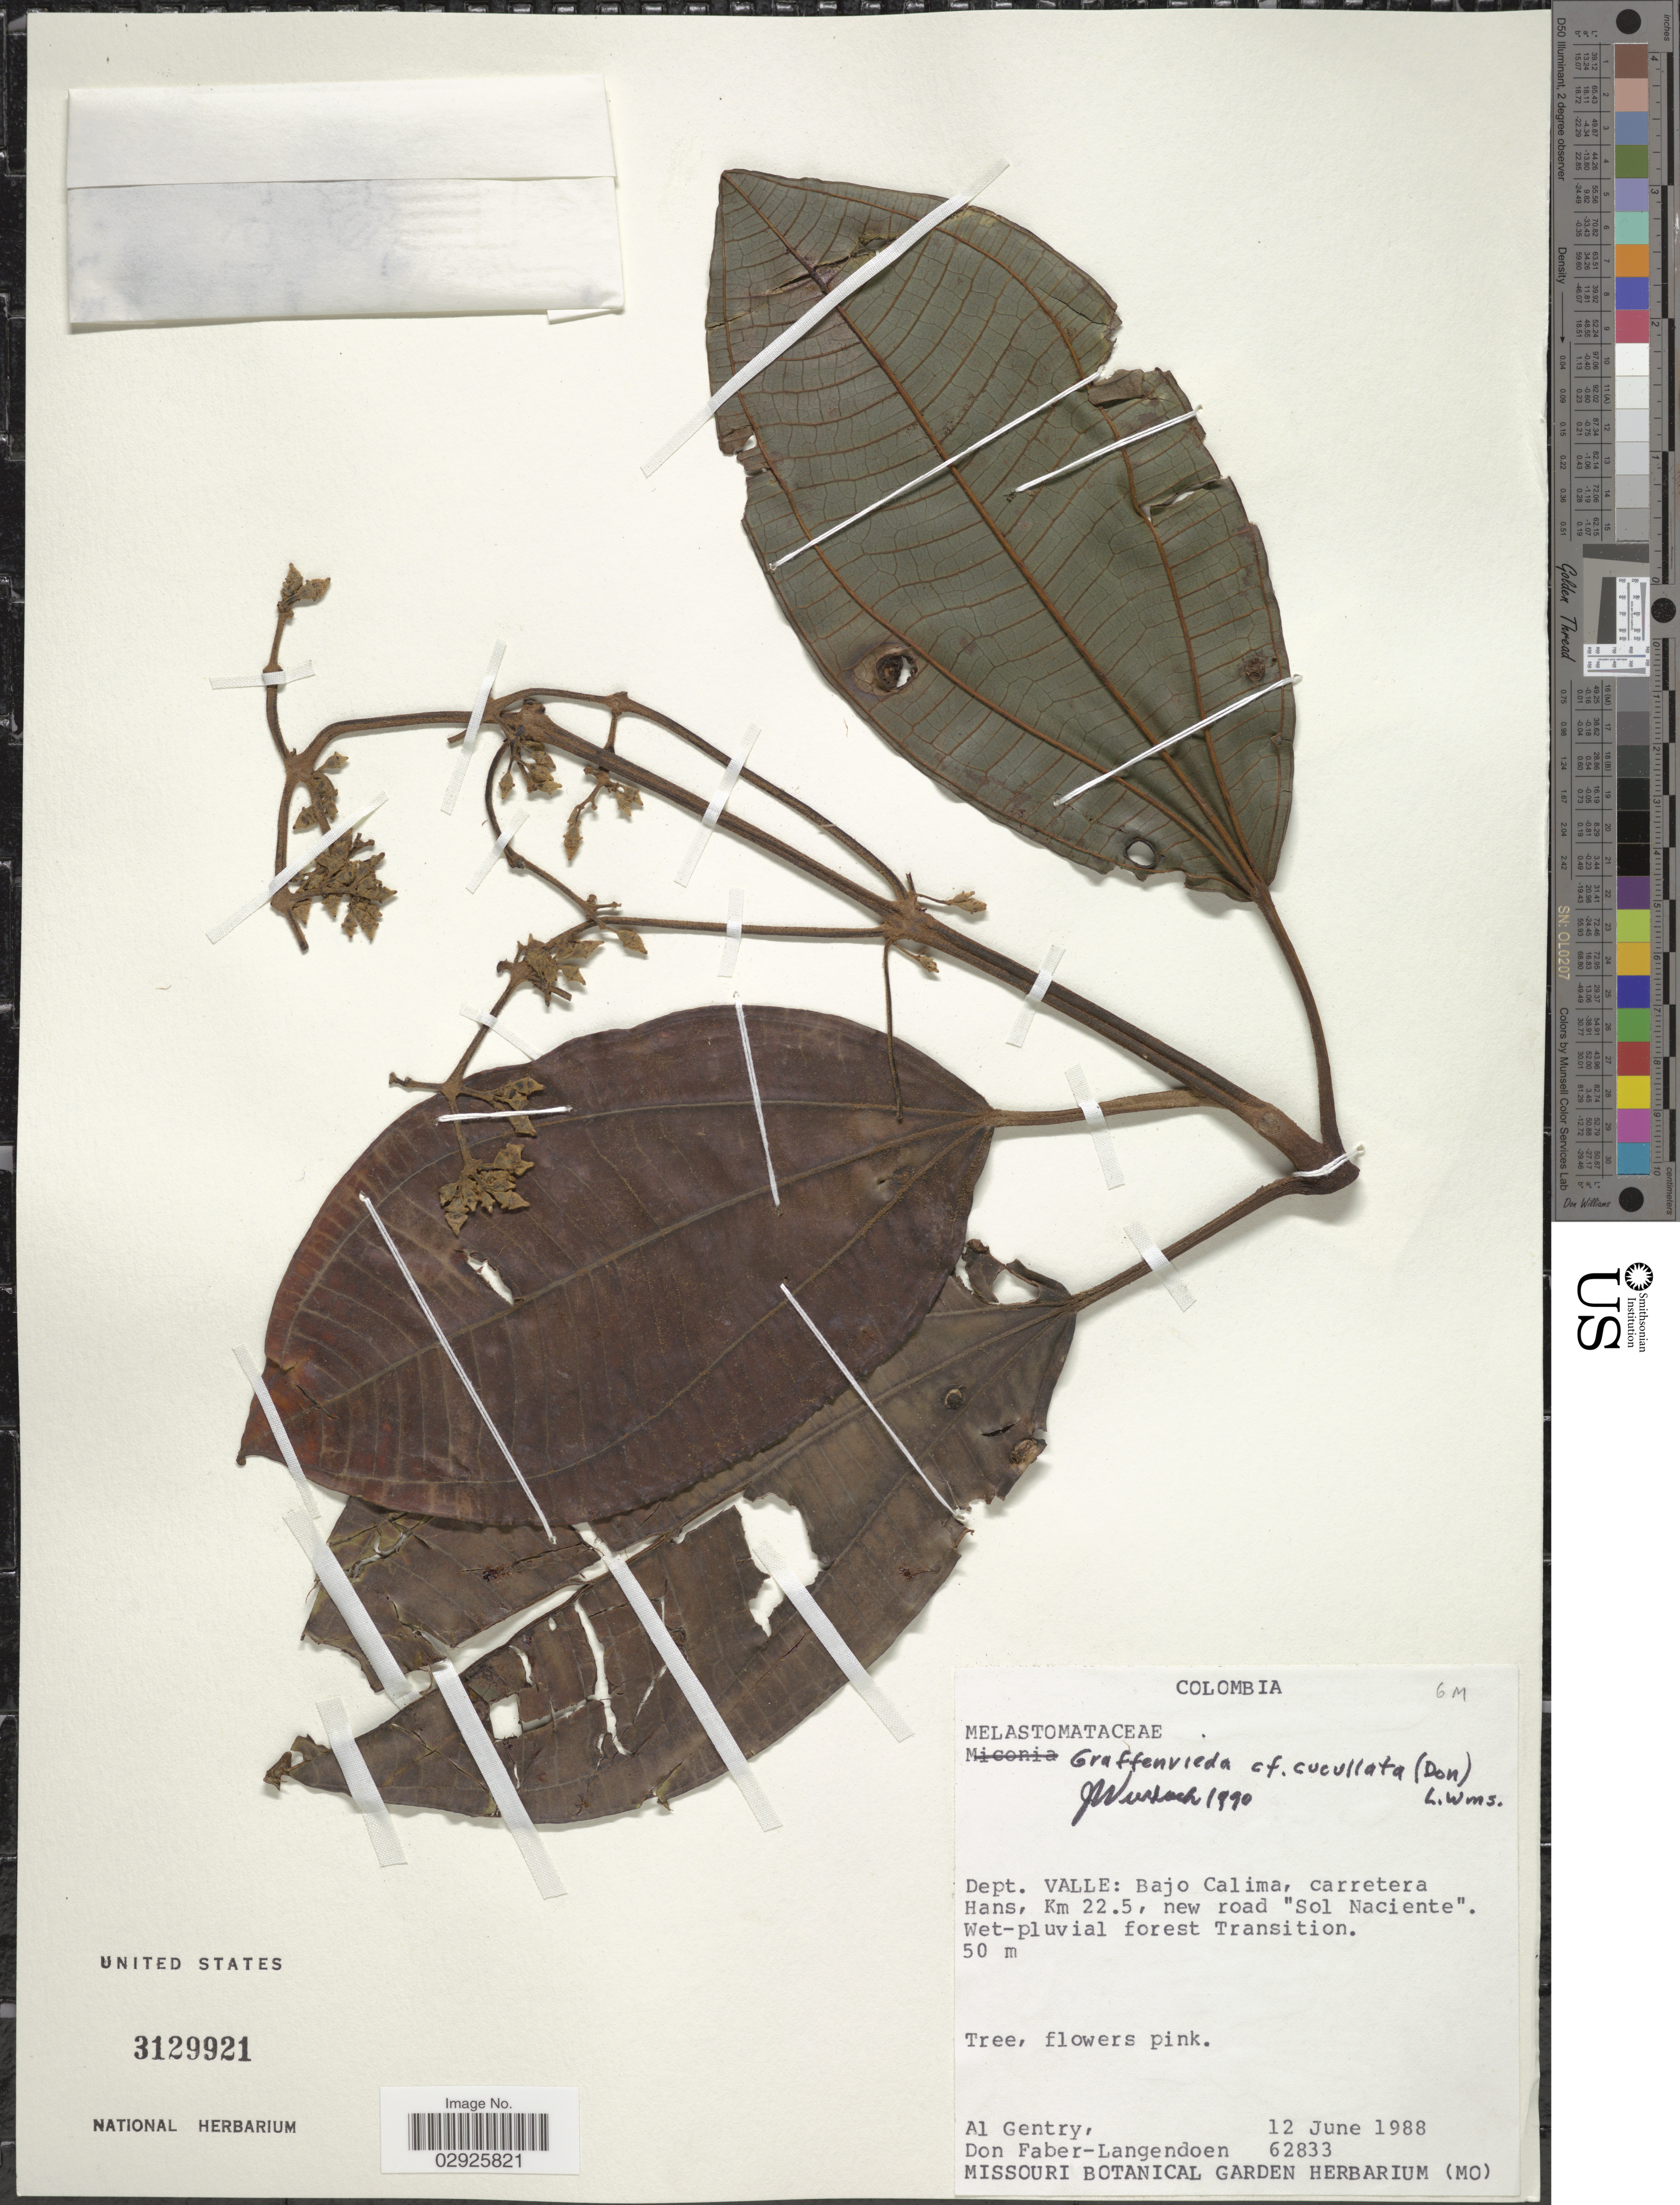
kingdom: Plantae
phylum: Tracheophyta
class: Magnoliopsida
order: Myrtales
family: Melastomataceae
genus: Graffenrieda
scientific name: Graffenrieda cucullata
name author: (Triana) L.O. Williams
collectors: A. H. Gentry & D. Faber-Langendoen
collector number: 62833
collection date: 1988-06-12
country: Colombia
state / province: Valle del Cauca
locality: Dept. Valle: Bajo Calima, carretera Hans, Km 22.5, new road "Sol Naciente".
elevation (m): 50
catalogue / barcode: US 3129921